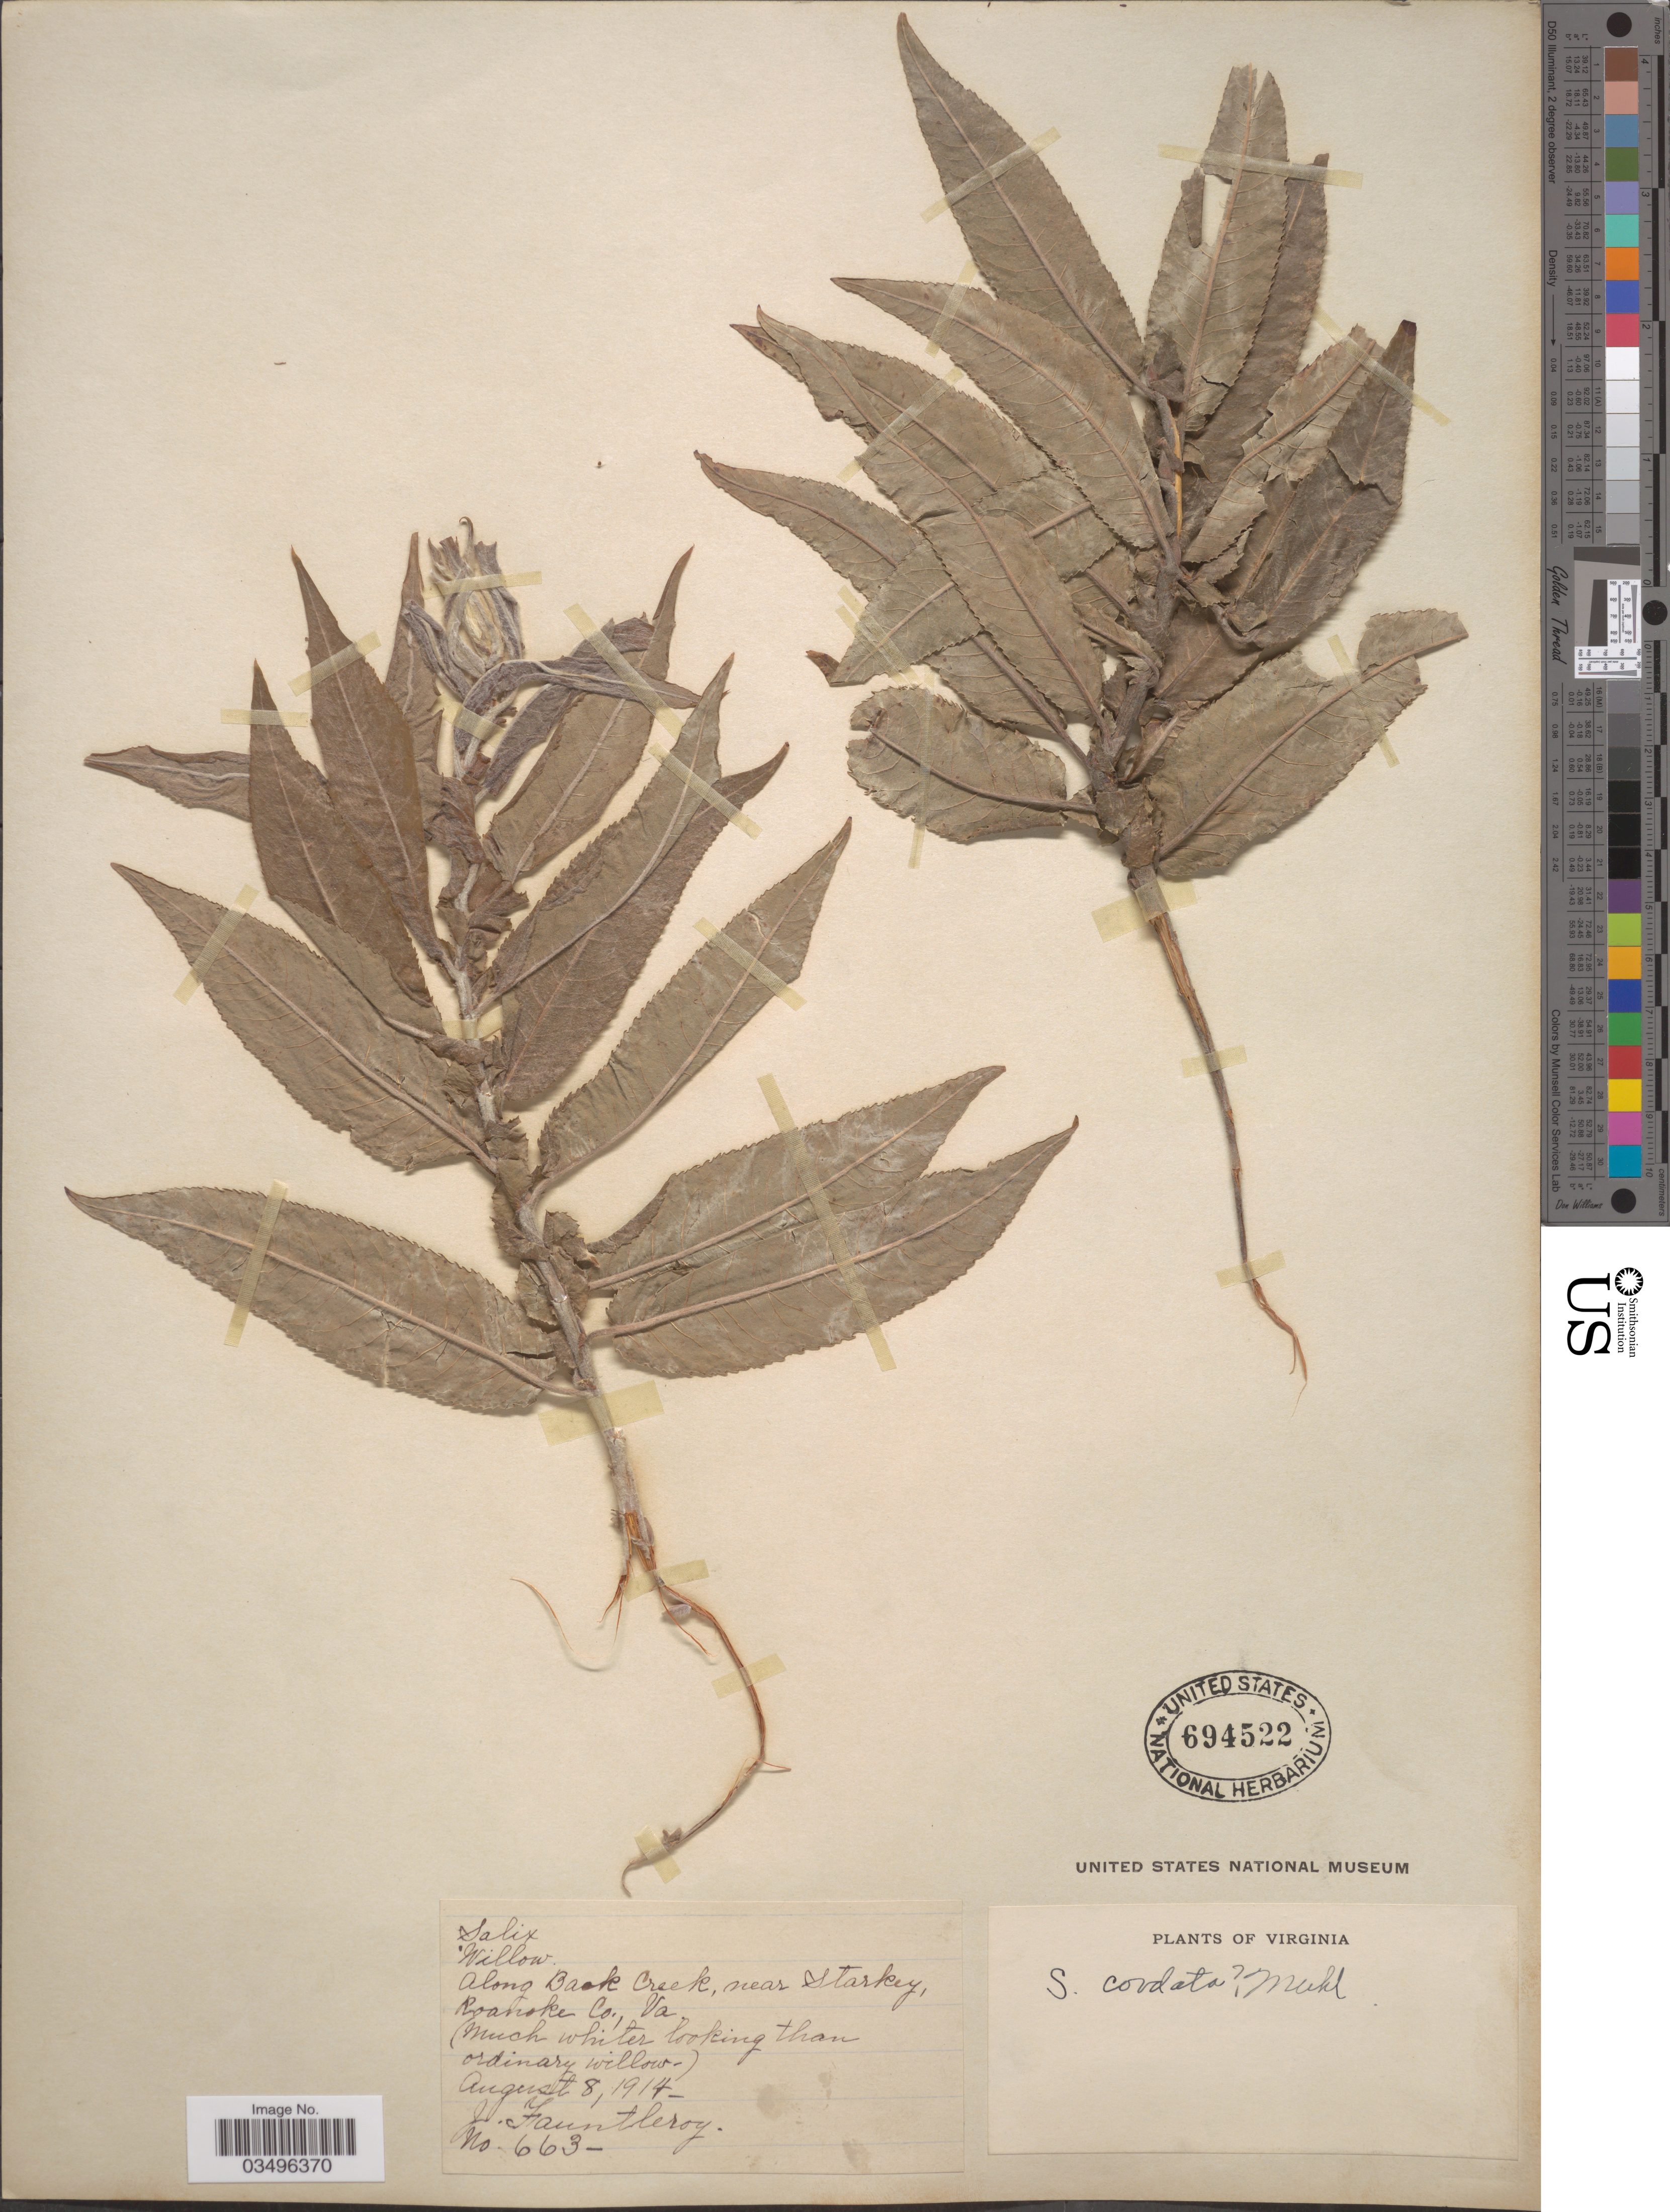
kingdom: Plantae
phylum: Tracheophyta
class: Magnoliopsida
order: Malpighiales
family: Salicaceae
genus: Salix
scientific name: Salix cordata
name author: Michx.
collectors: J. Fauntleroy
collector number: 663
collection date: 1914-08-08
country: United States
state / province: Virginia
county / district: Roanoke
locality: Along Back Creek, near Starkey.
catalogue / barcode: US 694522